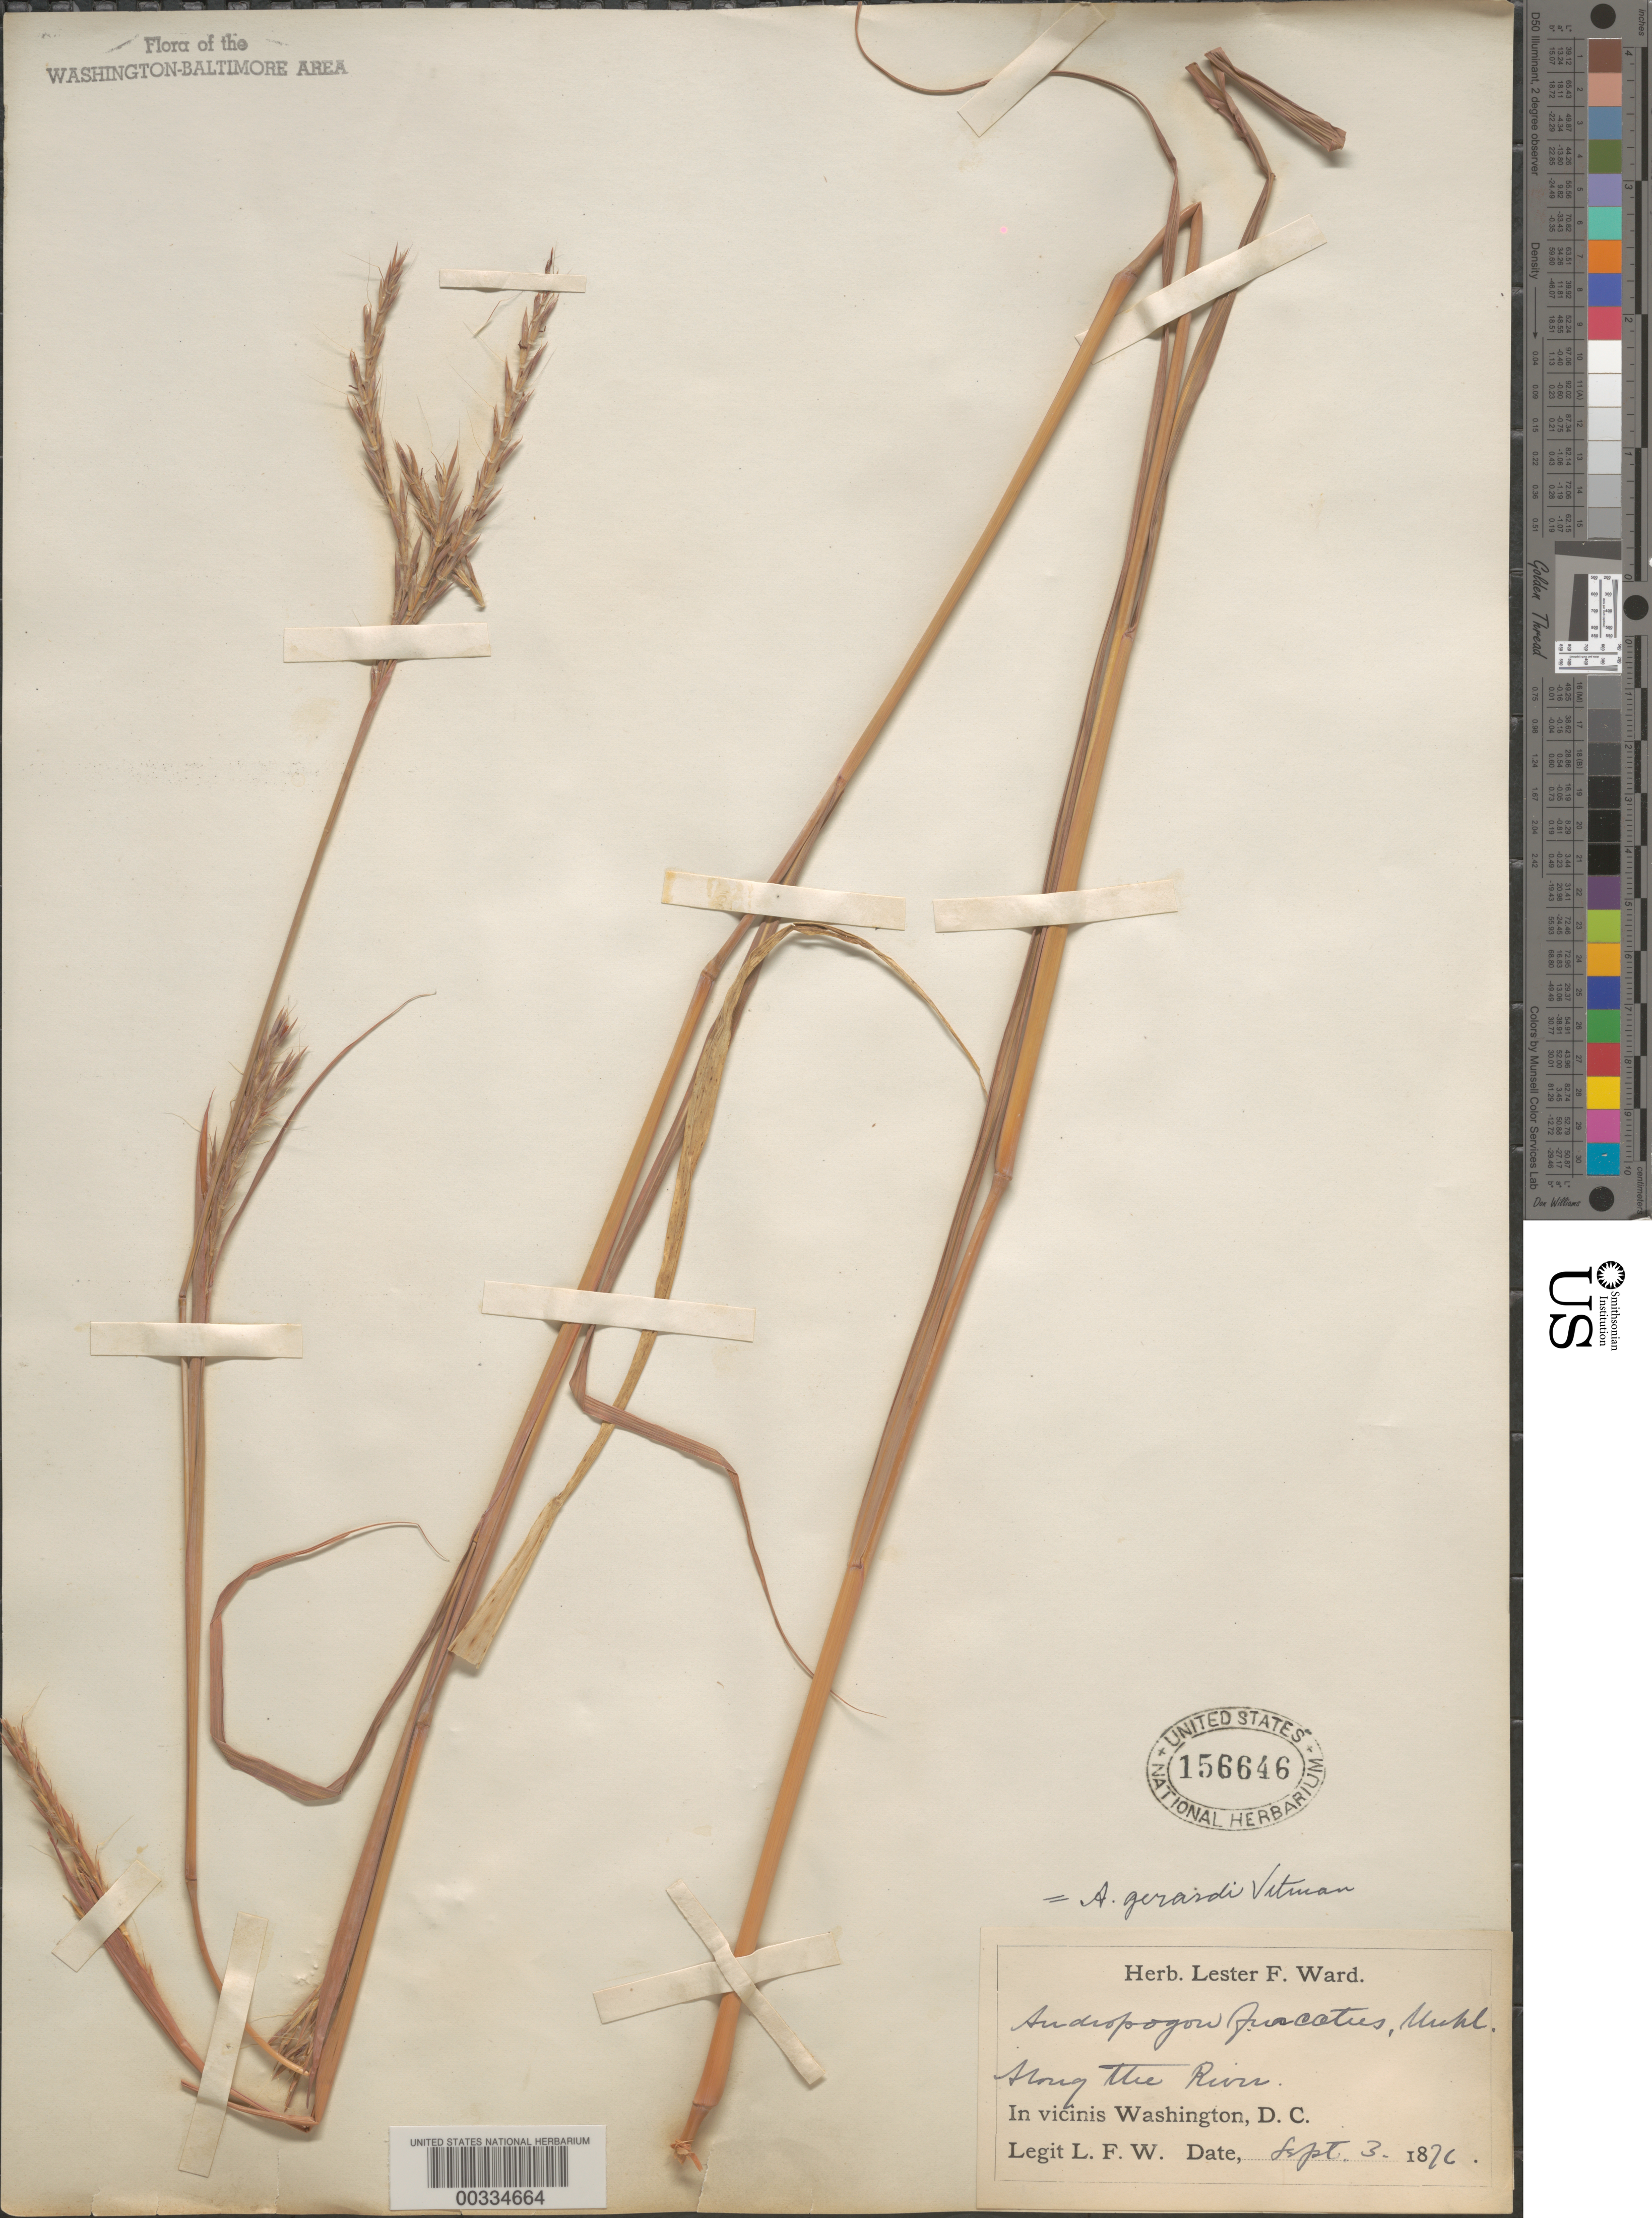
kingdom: Plantae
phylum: Tracheophyta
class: Liliopsida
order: Poales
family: Poaceae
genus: Andropogon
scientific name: Andropogon gerardii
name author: Vitman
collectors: L. F. Ward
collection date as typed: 03 Sep 1876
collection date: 1876-09-03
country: United States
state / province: District of Columbia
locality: Along River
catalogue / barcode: US 156646